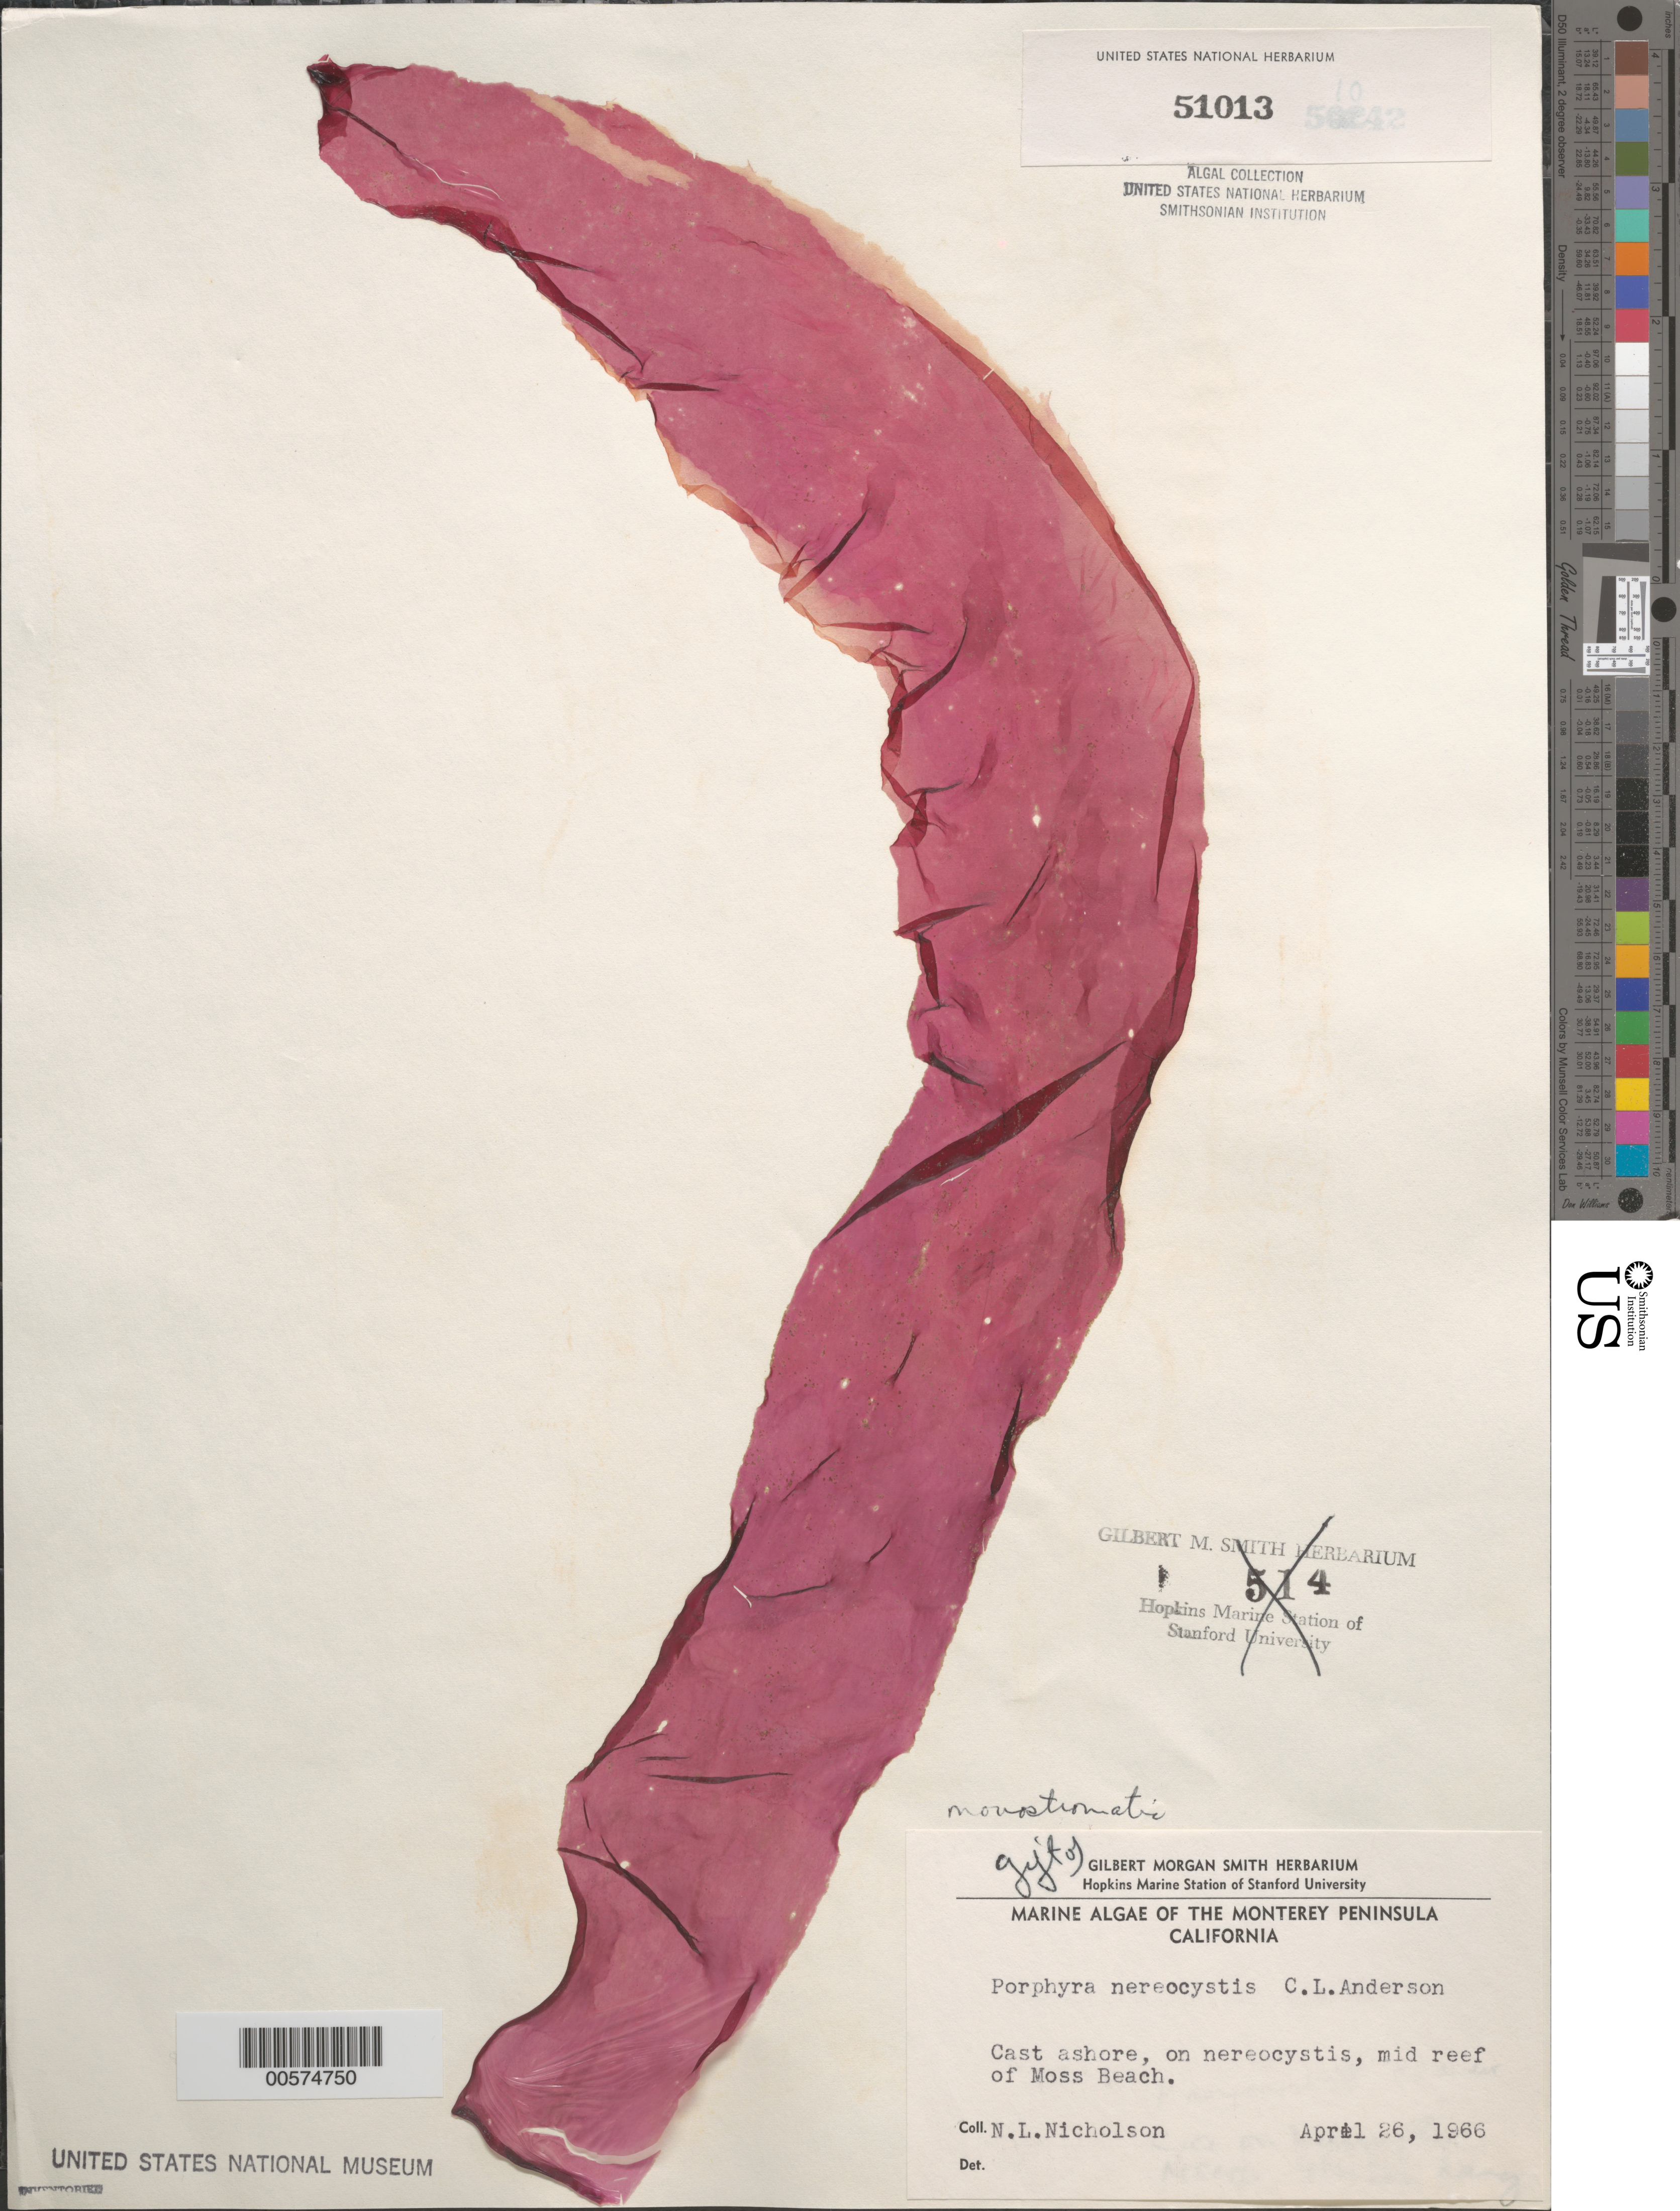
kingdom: Plantae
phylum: Rhodophyta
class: Bangiophyceae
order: Bangiales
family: Bangiaceae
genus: Pyropia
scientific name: Pyropia nereocystis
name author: (C.L. Anderson) S.C. Lindstrom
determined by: Algae name updating Project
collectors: N. Nicholson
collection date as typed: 26 Apr 1966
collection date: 1966-04-26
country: United States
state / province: California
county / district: Monterey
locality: Middle Reef of Moss Beach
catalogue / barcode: US 51013